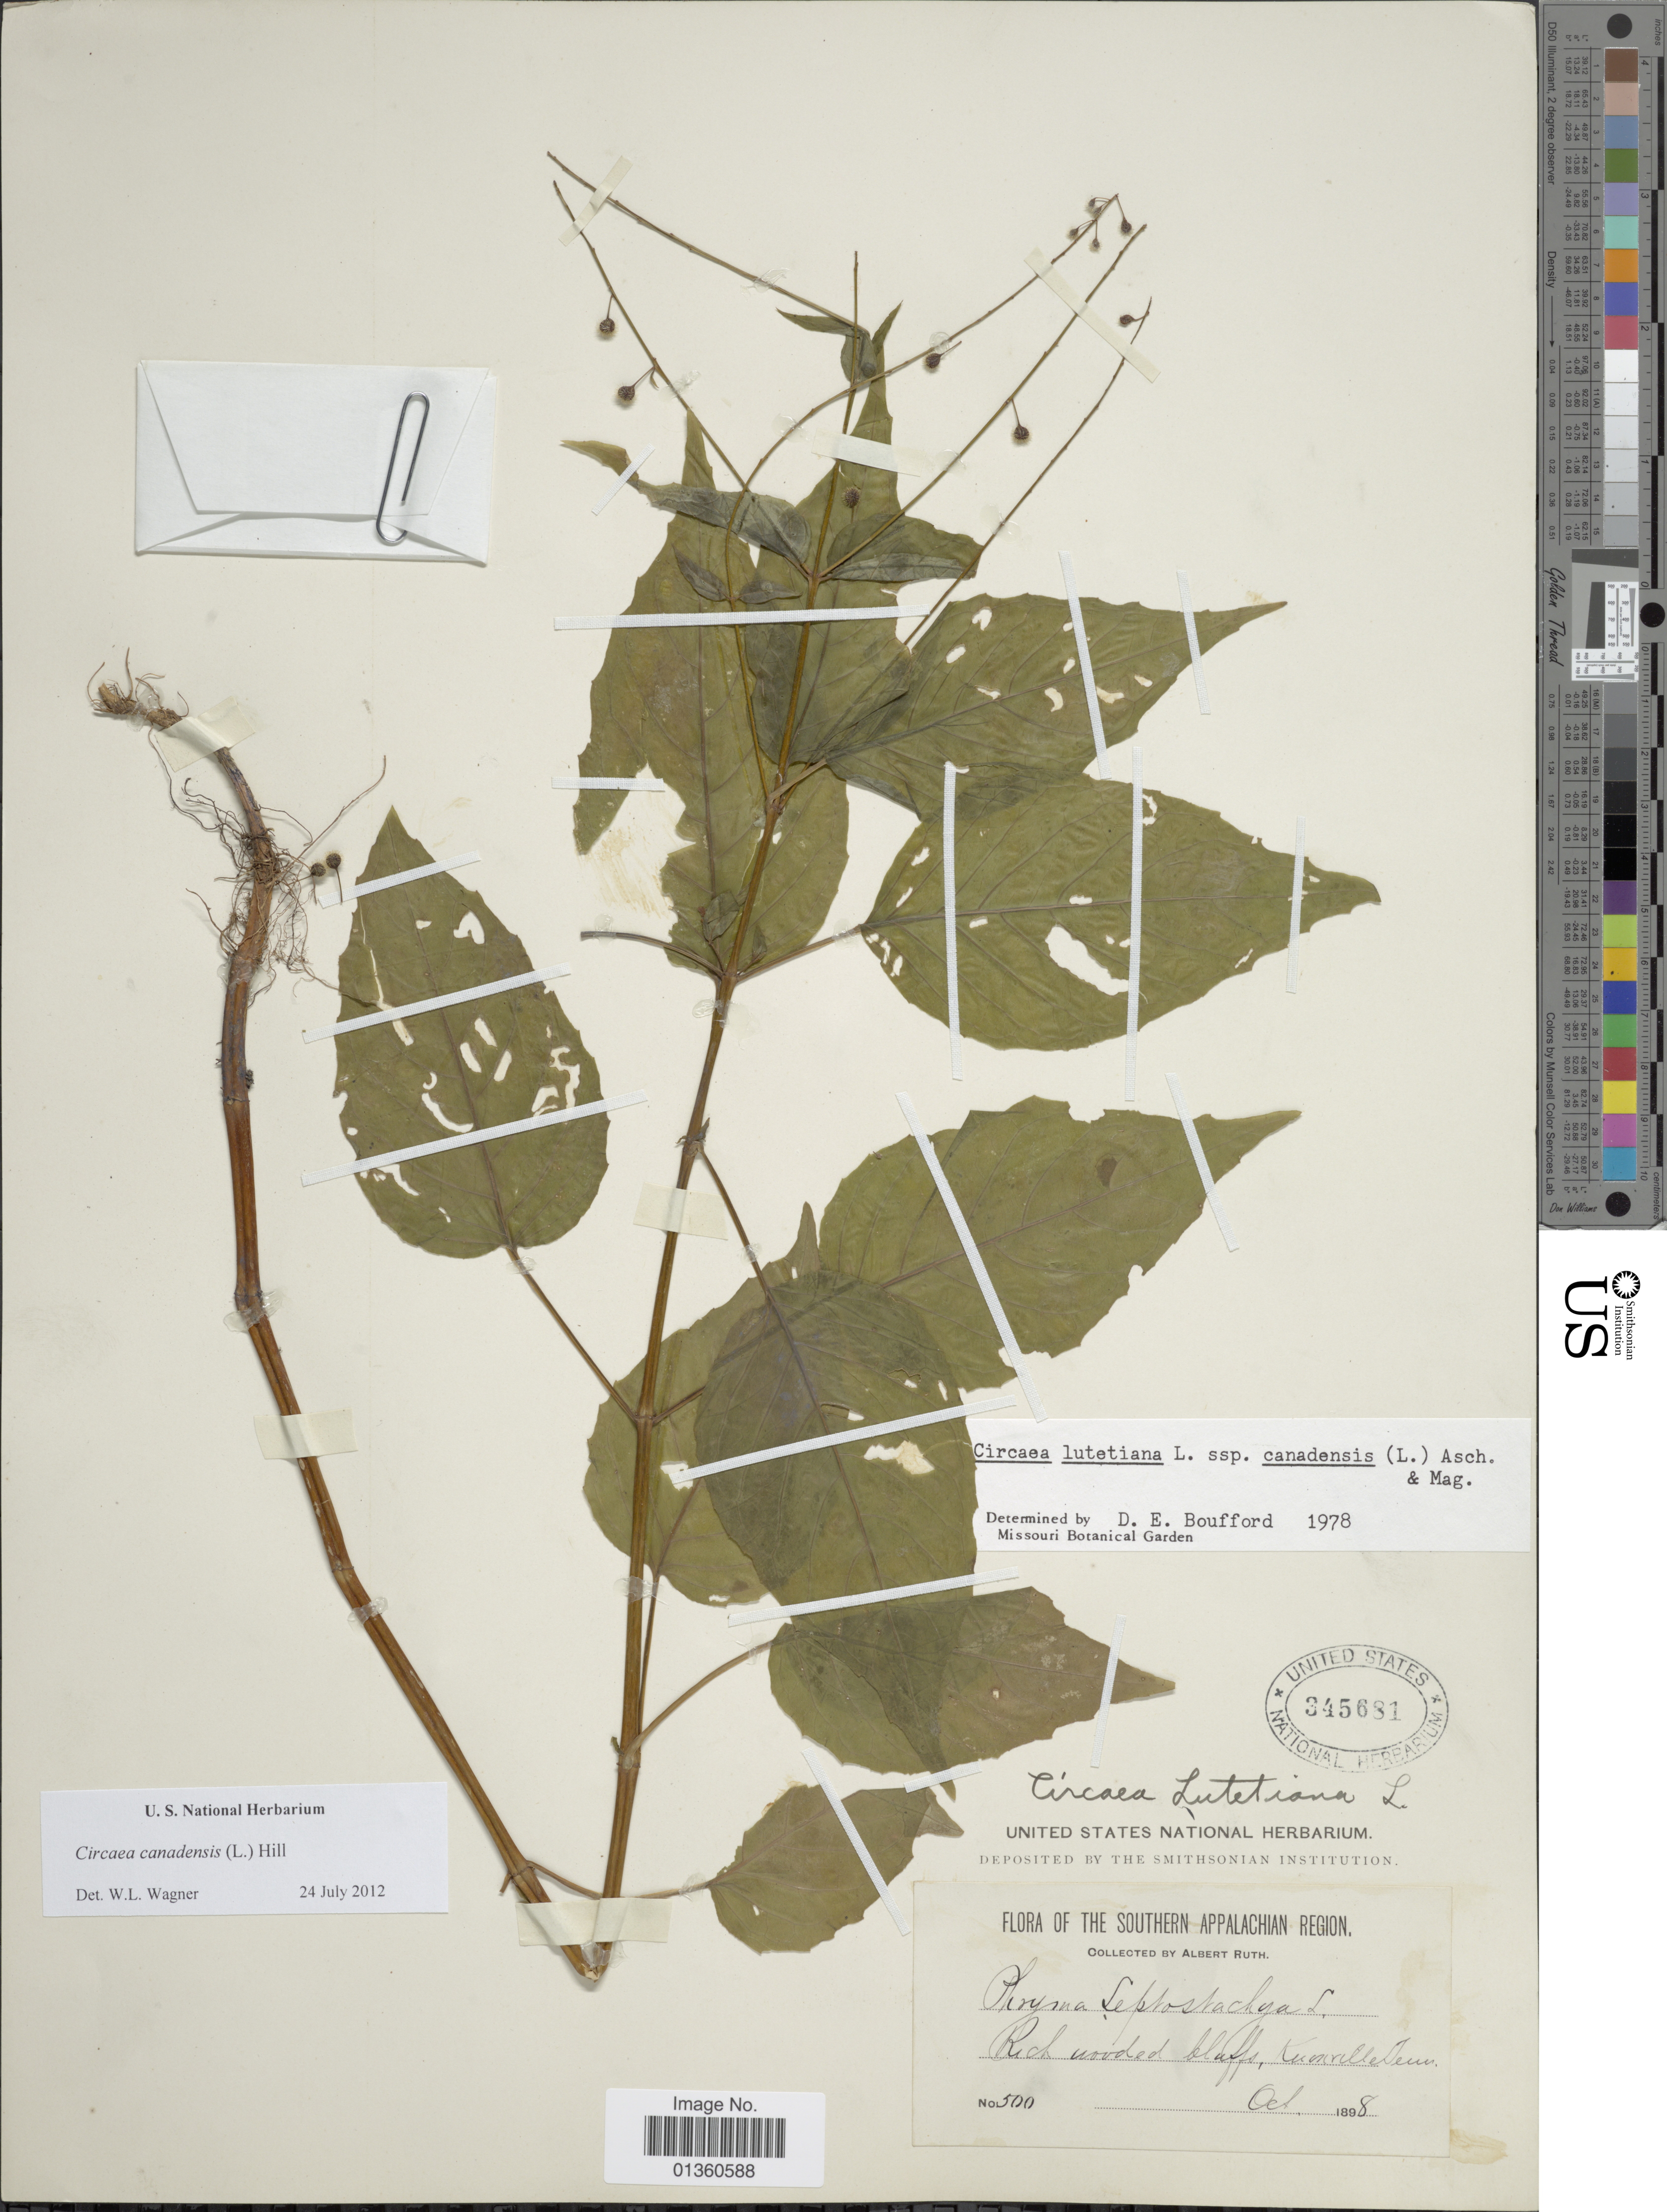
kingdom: Plantae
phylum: Tracheophyta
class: Magnoliopsida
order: Myrtales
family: Onagraceae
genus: Circaea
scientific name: Circaea canadensis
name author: (L.) Hill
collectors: A. Ruth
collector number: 500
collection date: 1898-10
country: United States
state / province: Tennessee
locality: Southern Appalachian Region. Rich wooded bluffs, Knoxville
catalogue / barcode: US 345681